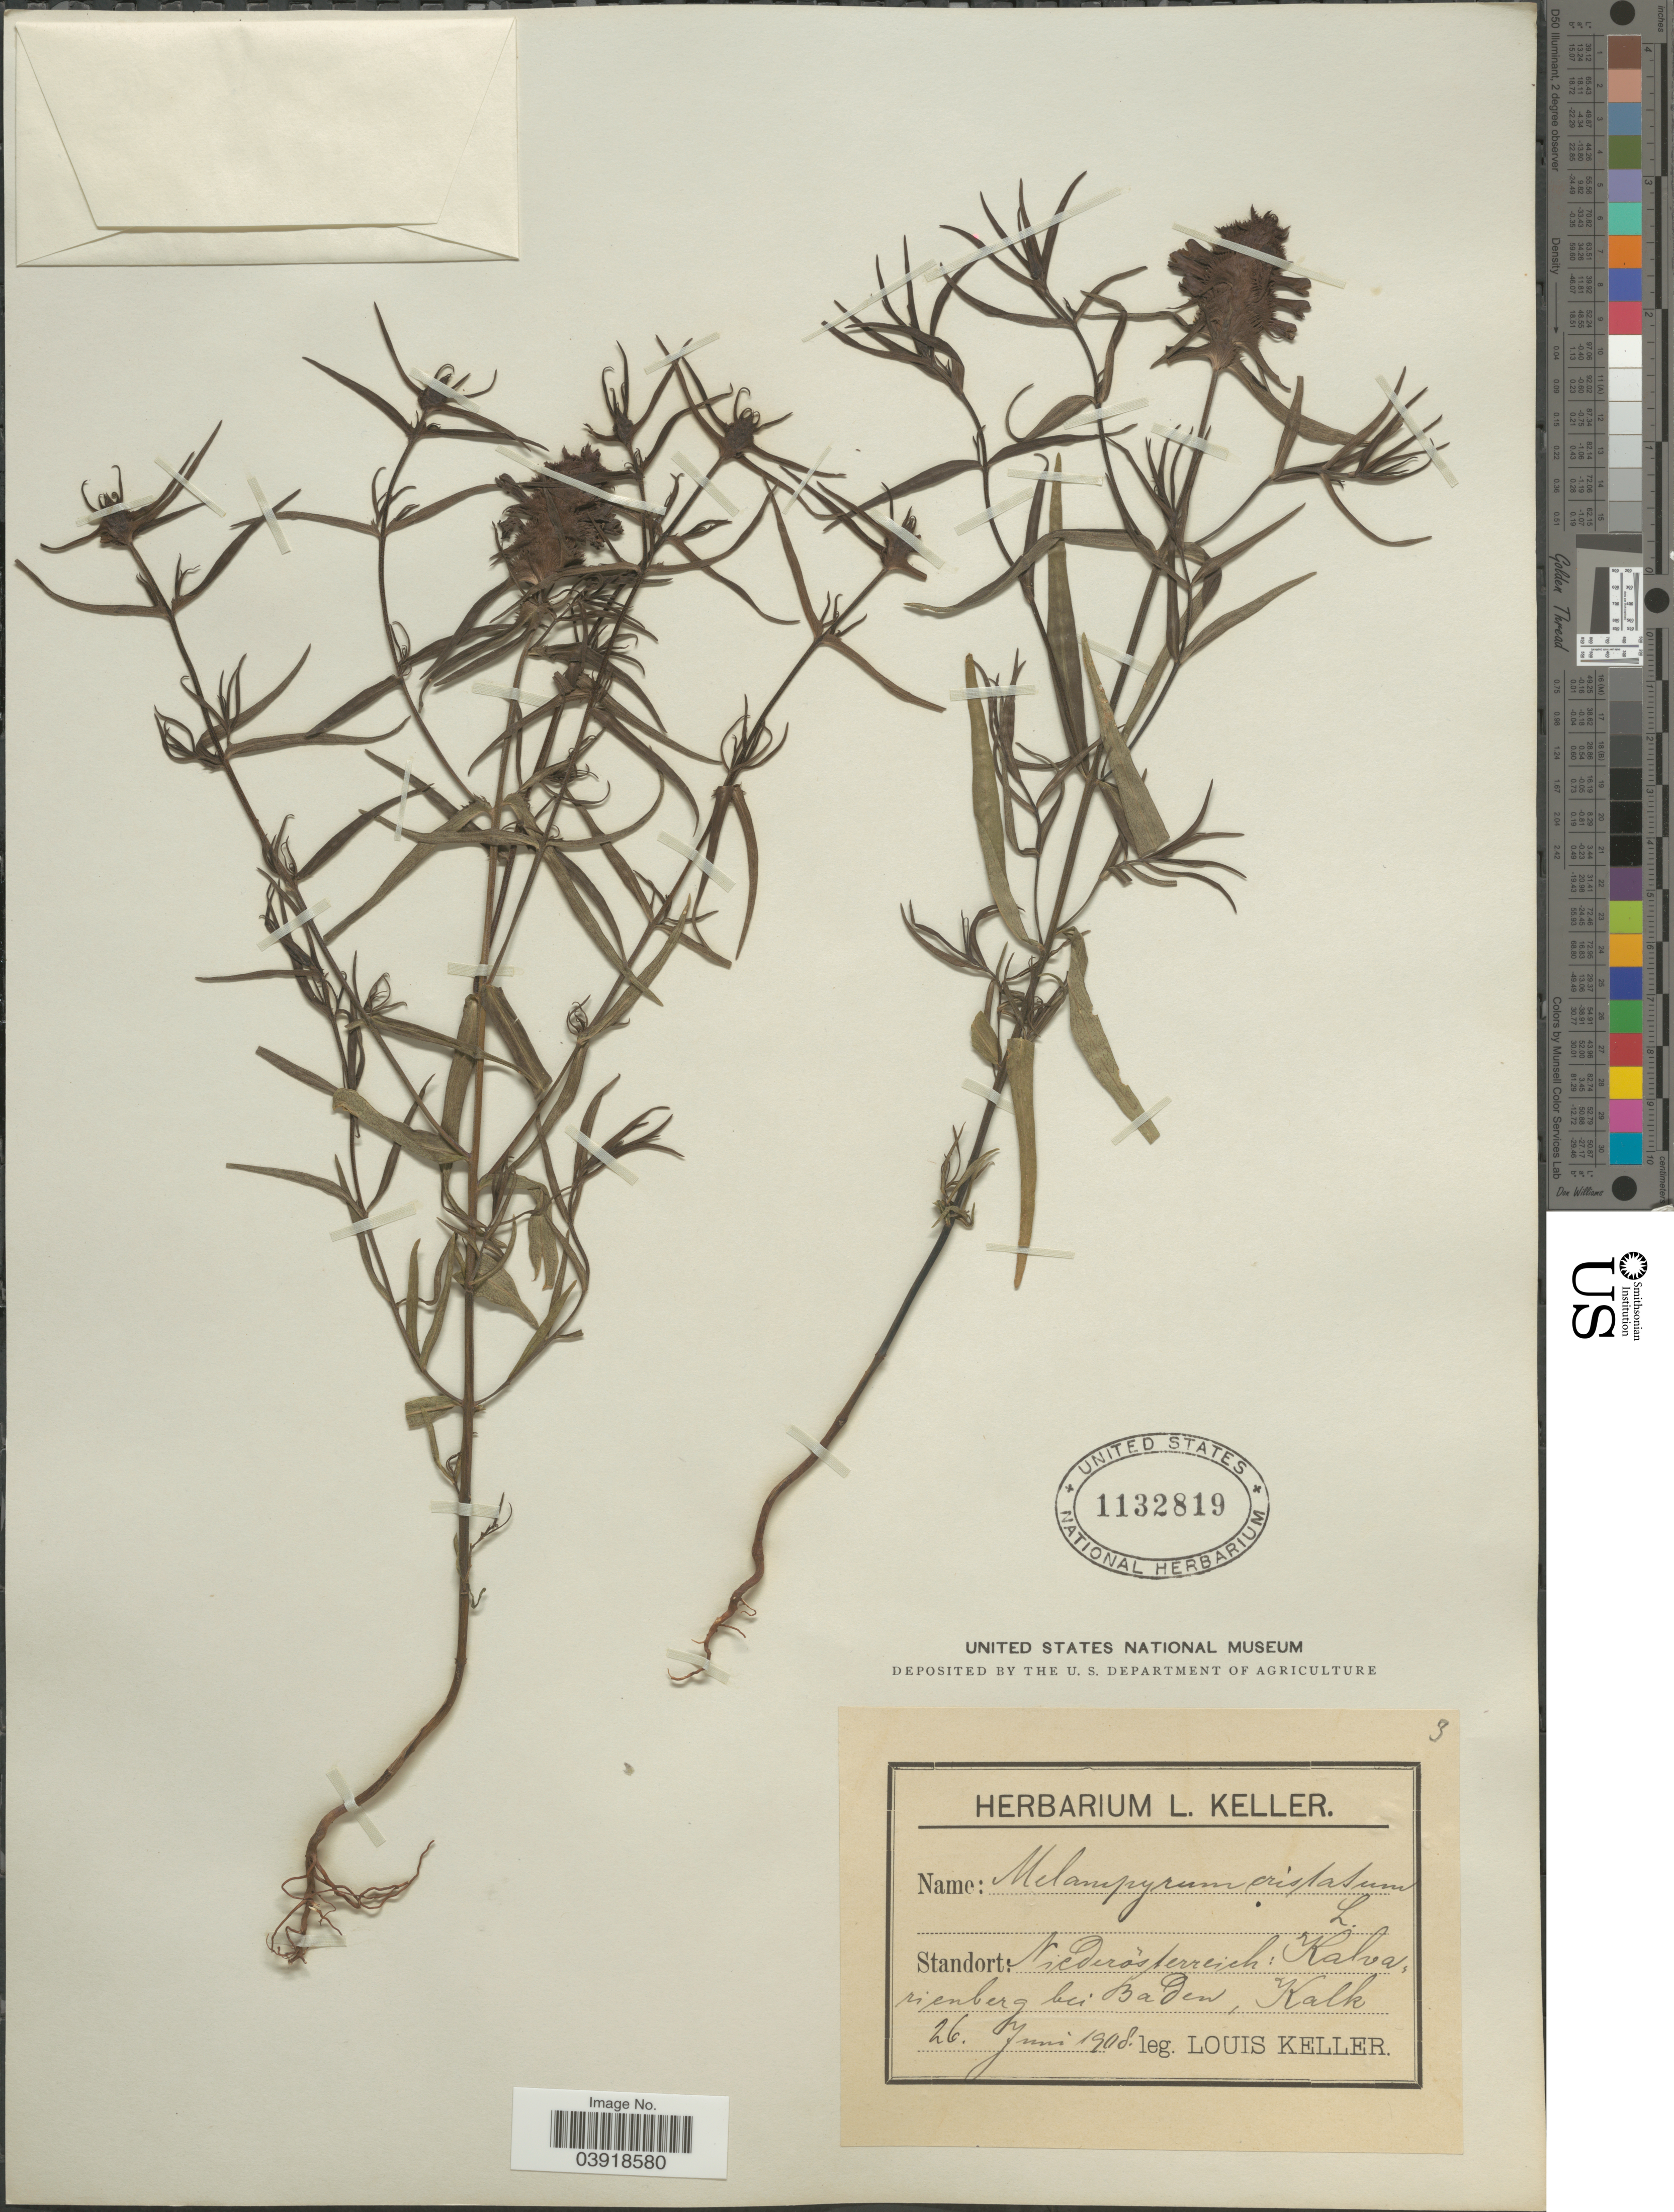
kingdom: Plantae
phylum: Tracheophyta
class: Magnoliopsida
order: Lamiales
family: Orobanchaceae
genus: Melampyrum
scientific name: Melampyrum cristatum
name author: Hablitz ex Steud.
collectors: L. Keller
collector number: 3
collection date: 1908-06-26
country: Austria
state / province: Niederosterreich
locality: Standort: Niederõsterreich: Kalvarienberg bei Baden, Kalk.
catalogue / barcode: US 1132819